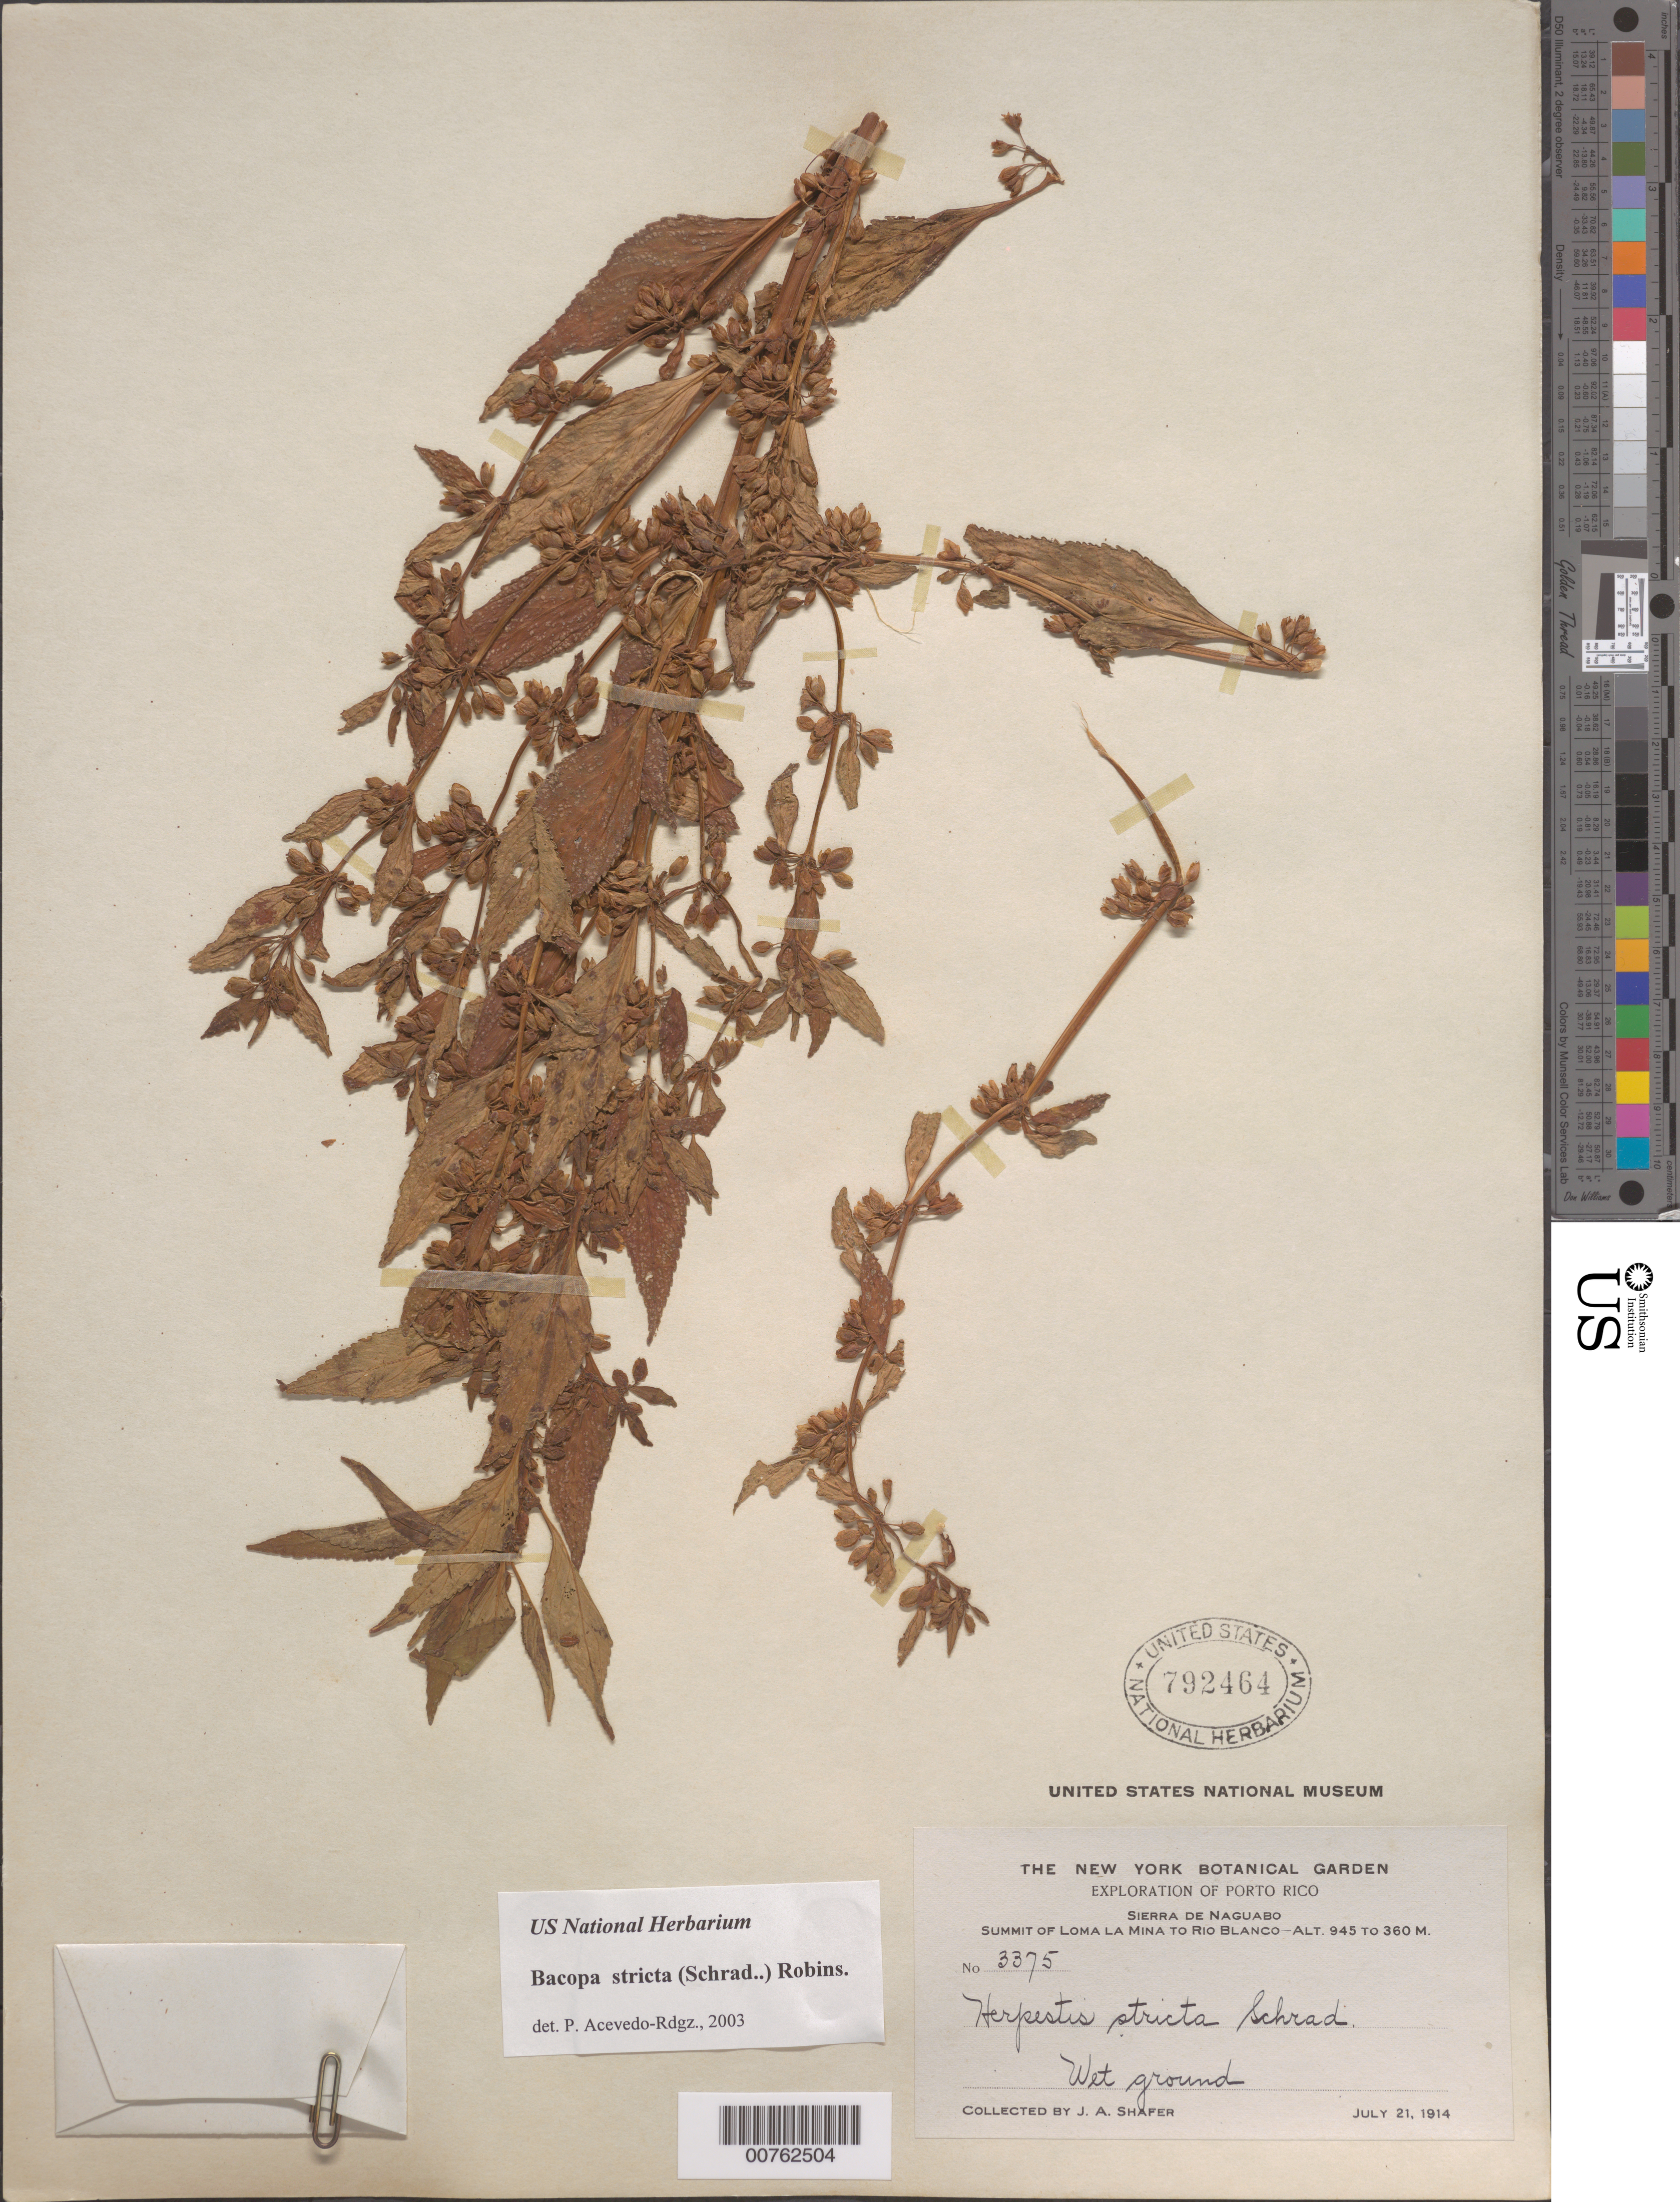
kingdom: Plantae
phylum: Tracheophyta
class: Magnoliopsida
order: Lamiales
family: Plantaginaceae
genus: Bacopa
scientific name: Bacopa stricta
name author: (Schrad.) B.L. Rob.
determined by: Acevedo-Rodríguez, P., (BOT), Smithsonian Institution - National Museum of Natural History (UNITED STATES)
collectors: J. A. Shafer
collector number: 3375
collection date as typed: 21 Jul 1914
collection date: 1914-07-21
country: Puerto Rico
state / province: Naguabo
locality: Sierra de Naguabo. Summit of Loma La Mina to Río Blanco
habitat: Wet ground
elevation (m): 945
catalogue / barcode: US 792464